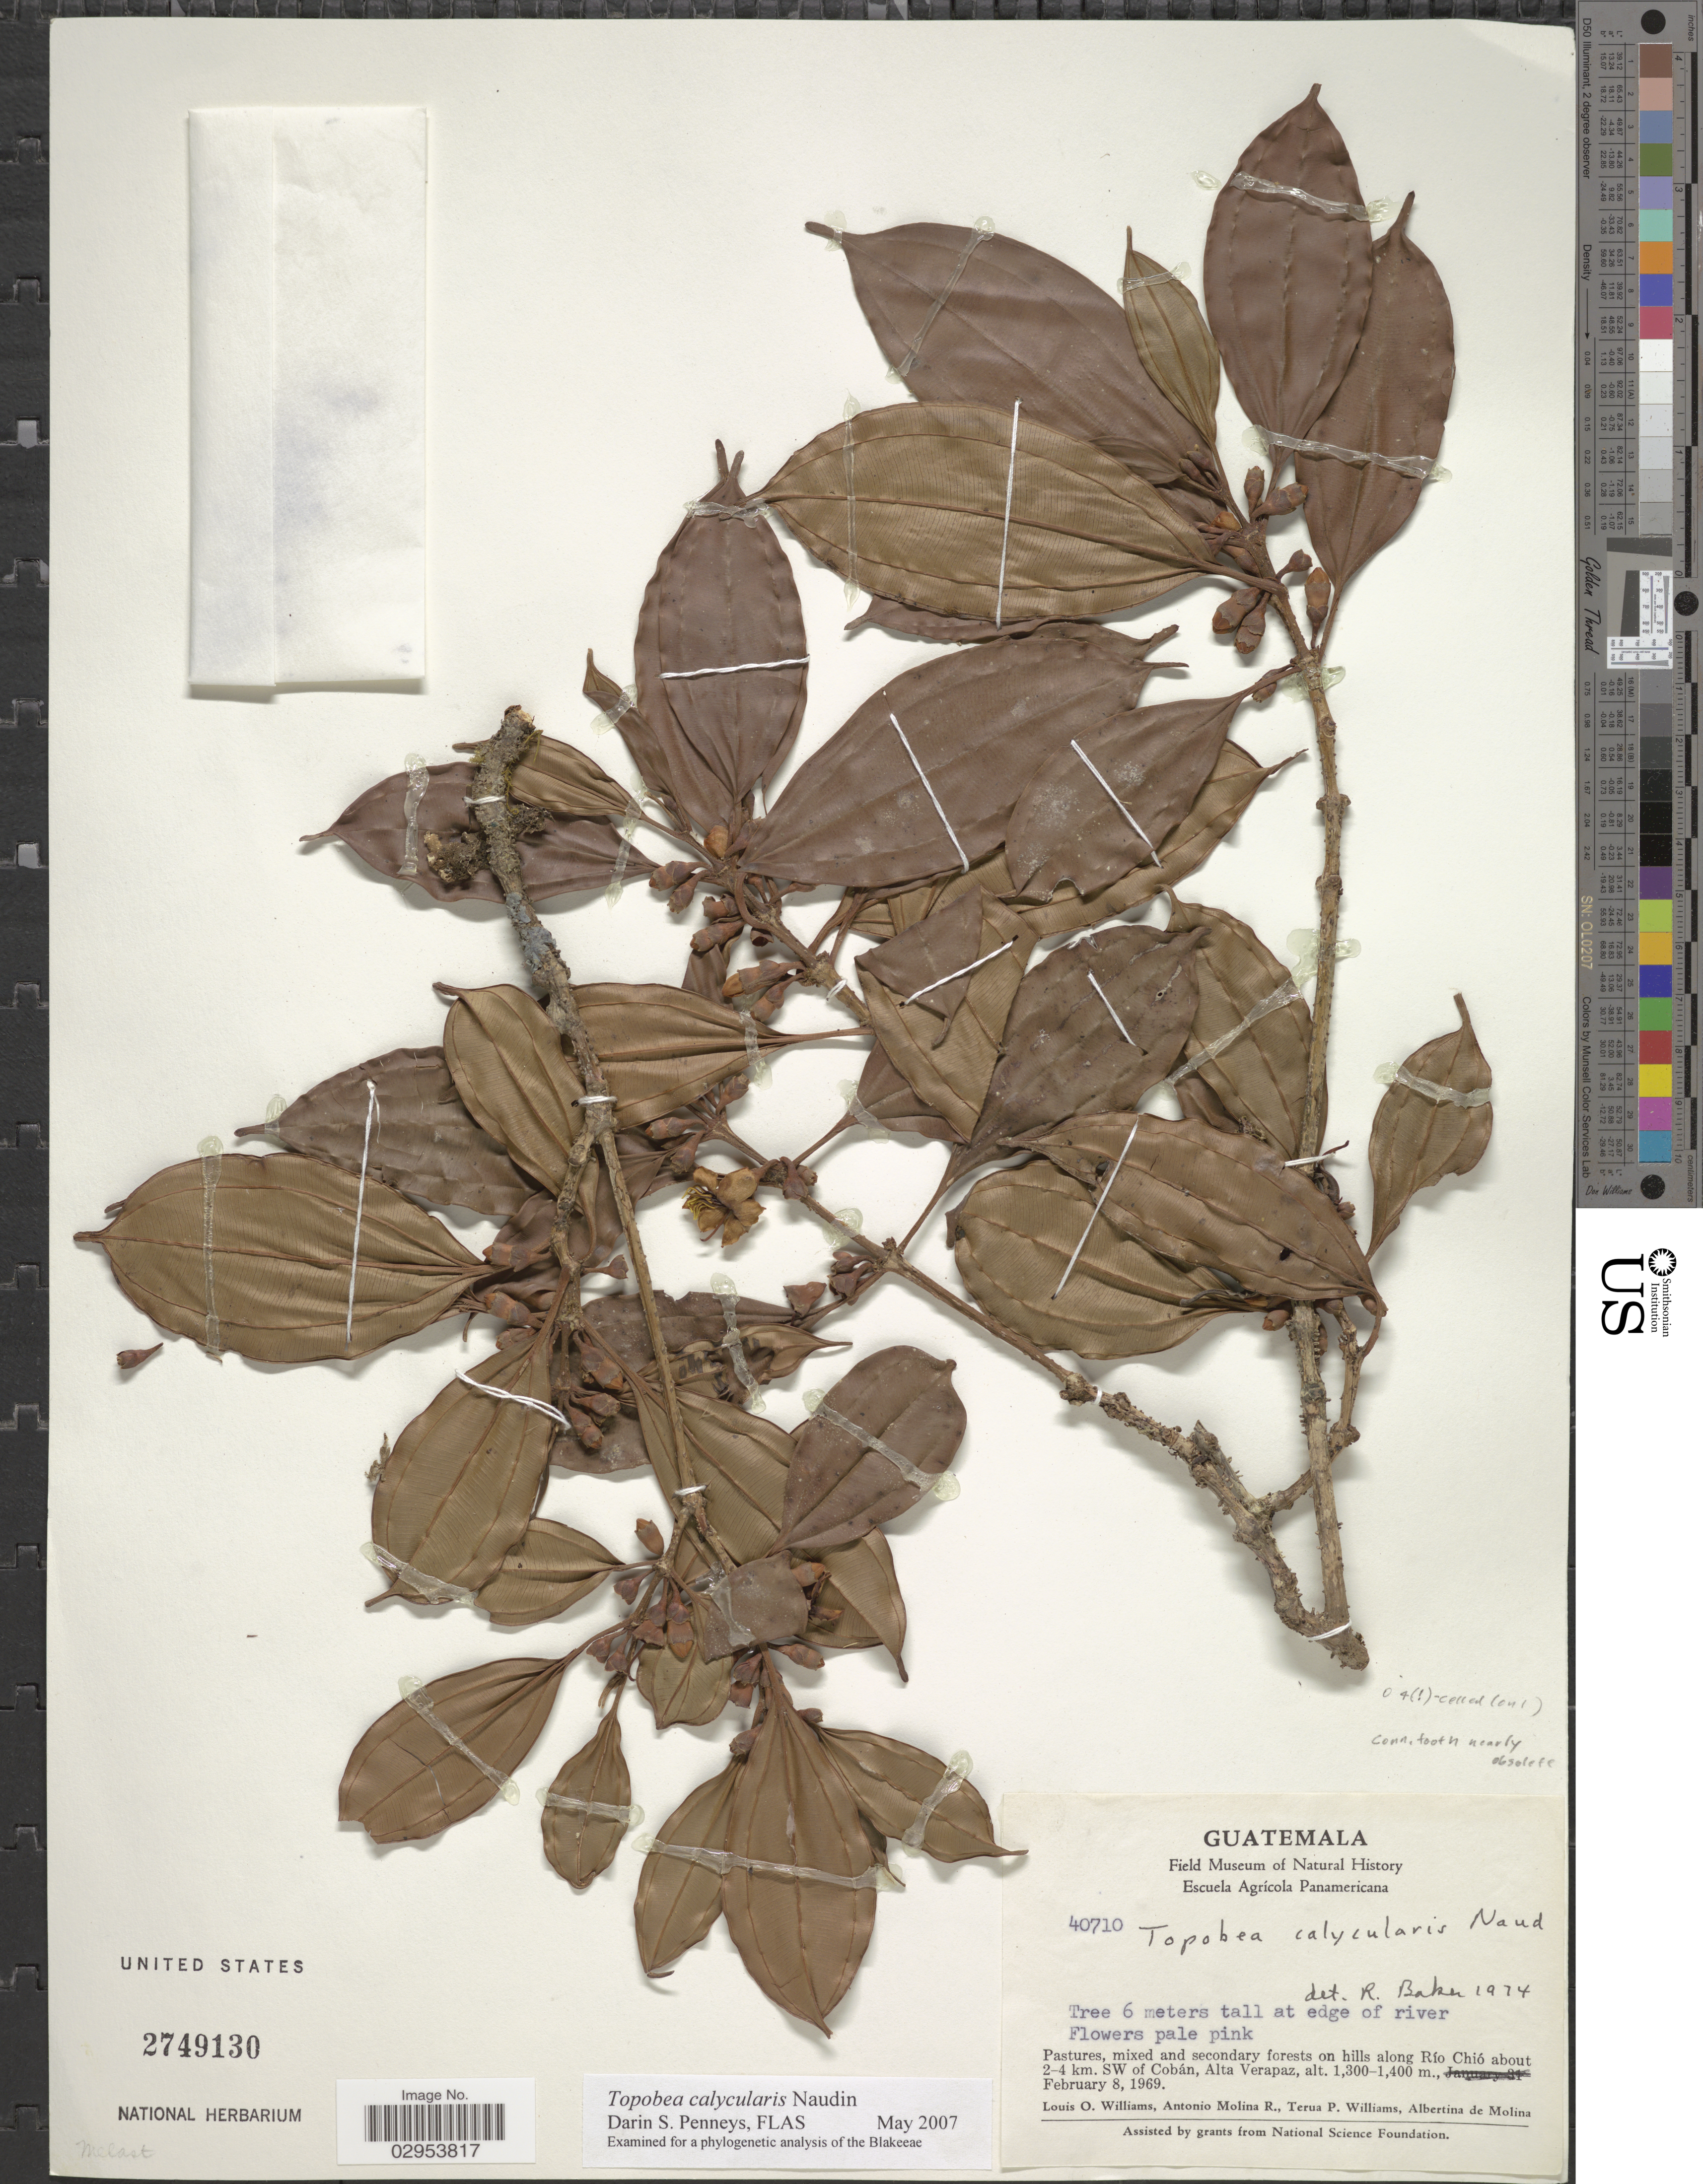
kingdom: Plantae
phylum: Tracheophyta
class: Magnoliopsida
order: Myrtales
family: Melastomataceae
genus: Topobea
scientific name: Topobea calycularis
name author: Naudin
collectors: L. O. Williams, A. Molina R., T. P. Williams & A. R. Molina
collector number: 40710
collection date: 1969-02-08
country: Guatemala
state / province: Alta Verapaz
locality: At edge of river. Pastures, mixed and secondary forests on hills along Río Chió about 2-4 km. SW of Cobán.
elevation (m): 1300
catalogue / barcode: US 2749130